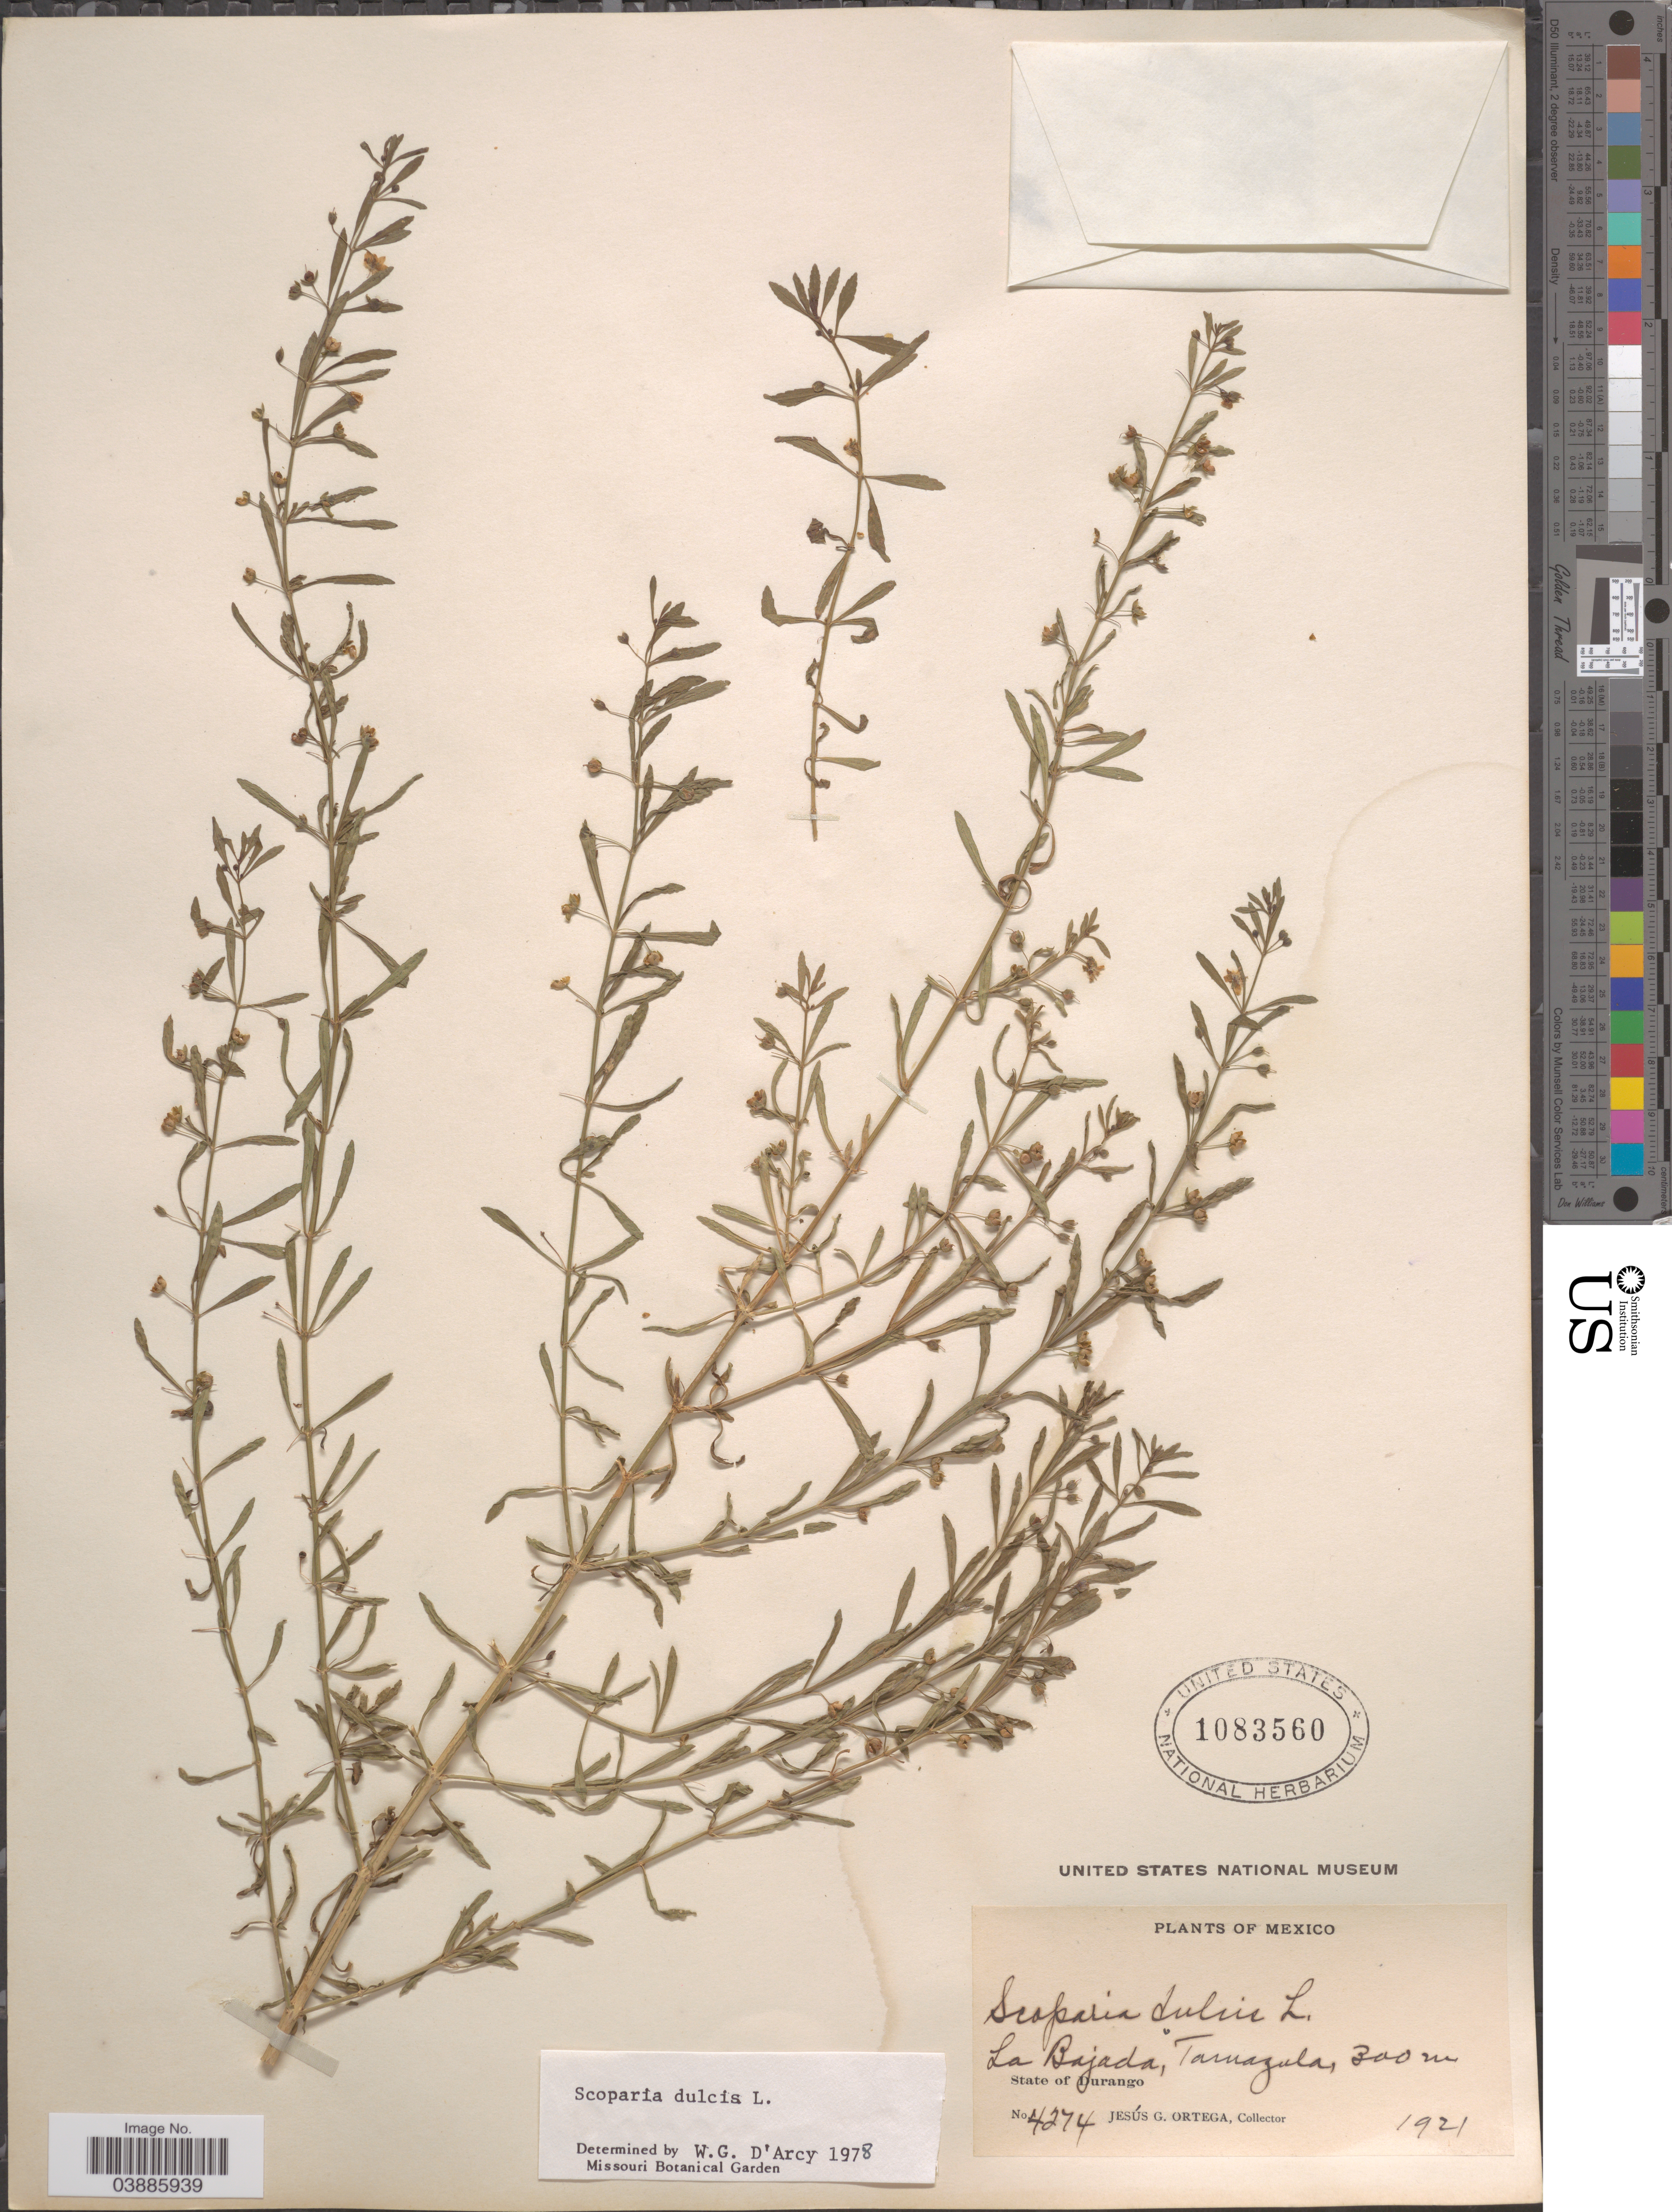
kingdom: Plantae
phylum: Tracheophyta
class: Magnoliopsida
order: Lamiales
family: Plantaginaceae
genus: Scoparia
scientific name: Scoparia dulcis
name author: L.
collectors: J. Ortega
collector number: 4274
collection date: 1921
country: Mexico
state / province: Durango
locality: La Bajada, Tamazula.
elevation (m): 300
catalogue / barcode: US 1083560